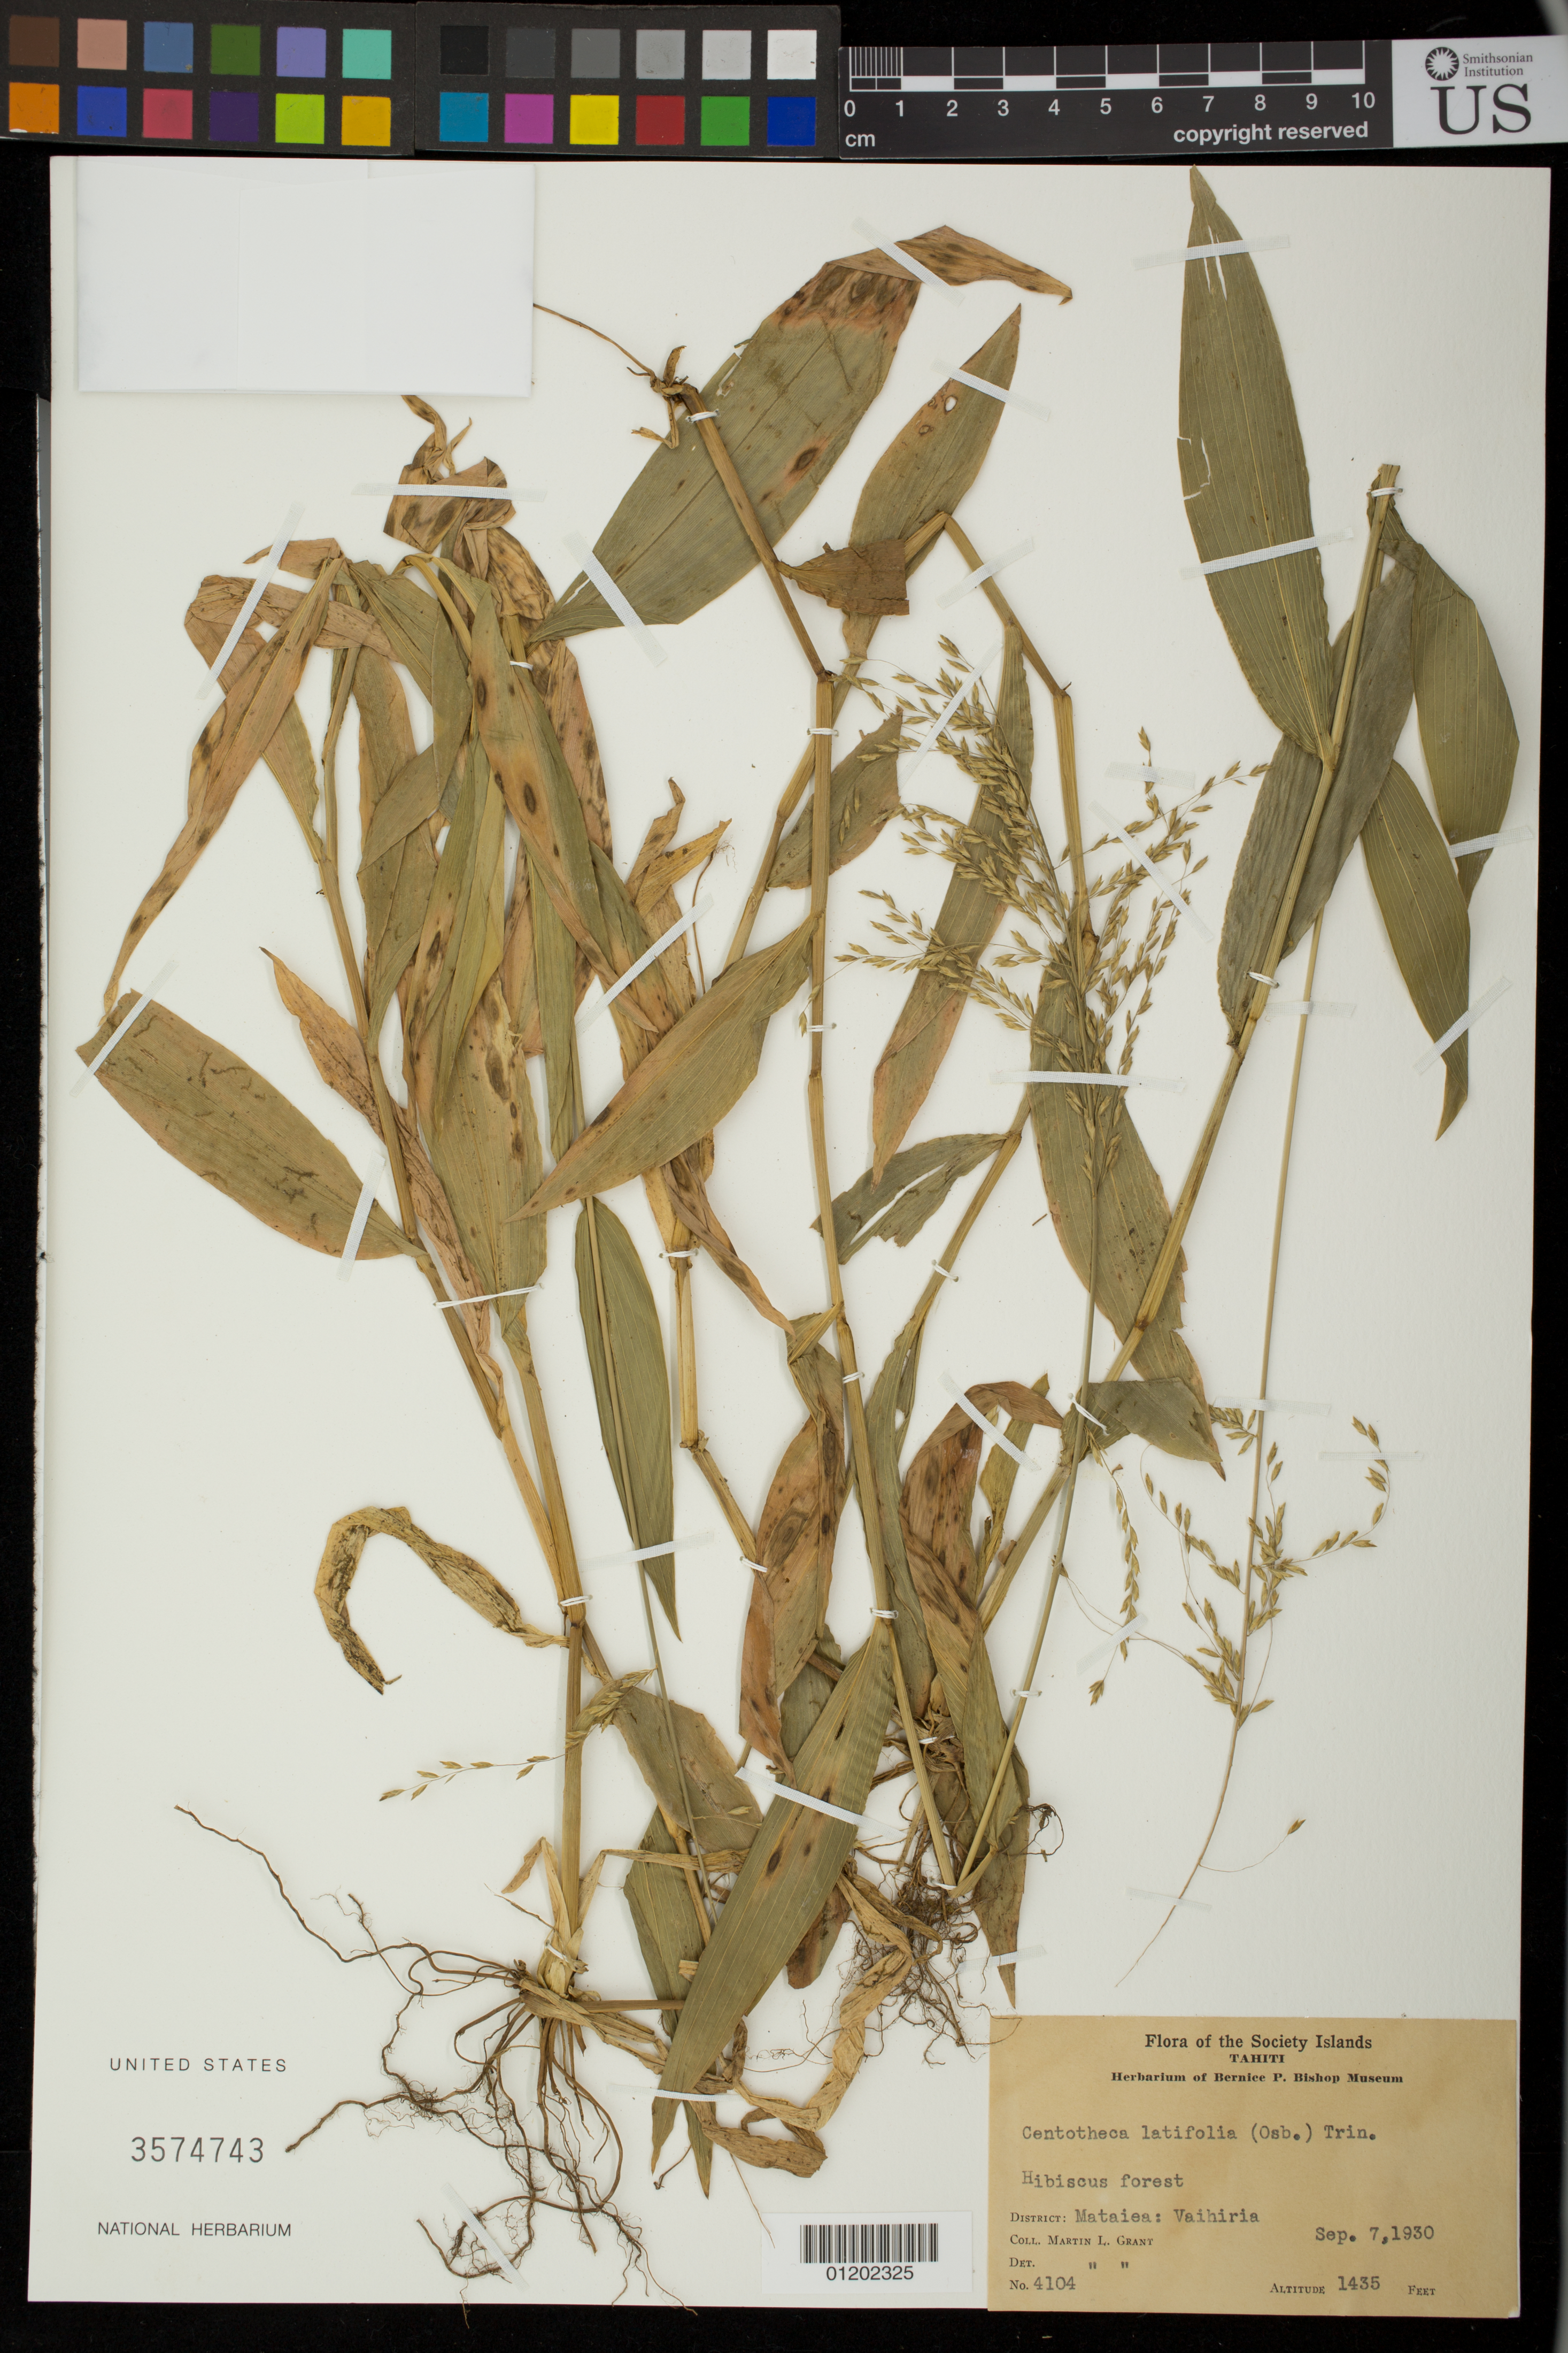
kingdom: Plantae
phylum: Tracheophyta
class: Liliopsida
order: Poales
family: Poaceae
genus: Centotheca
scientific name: Centotheca lappacea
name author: (L.) Desv.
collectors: M. L. Grant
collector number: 4104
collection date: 1930-09-07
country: French Polynesia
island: Tahiti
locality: Dist: Mataiea: Vaihiria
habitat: Hibiscus forest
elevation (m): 437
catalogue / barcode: US 3574743